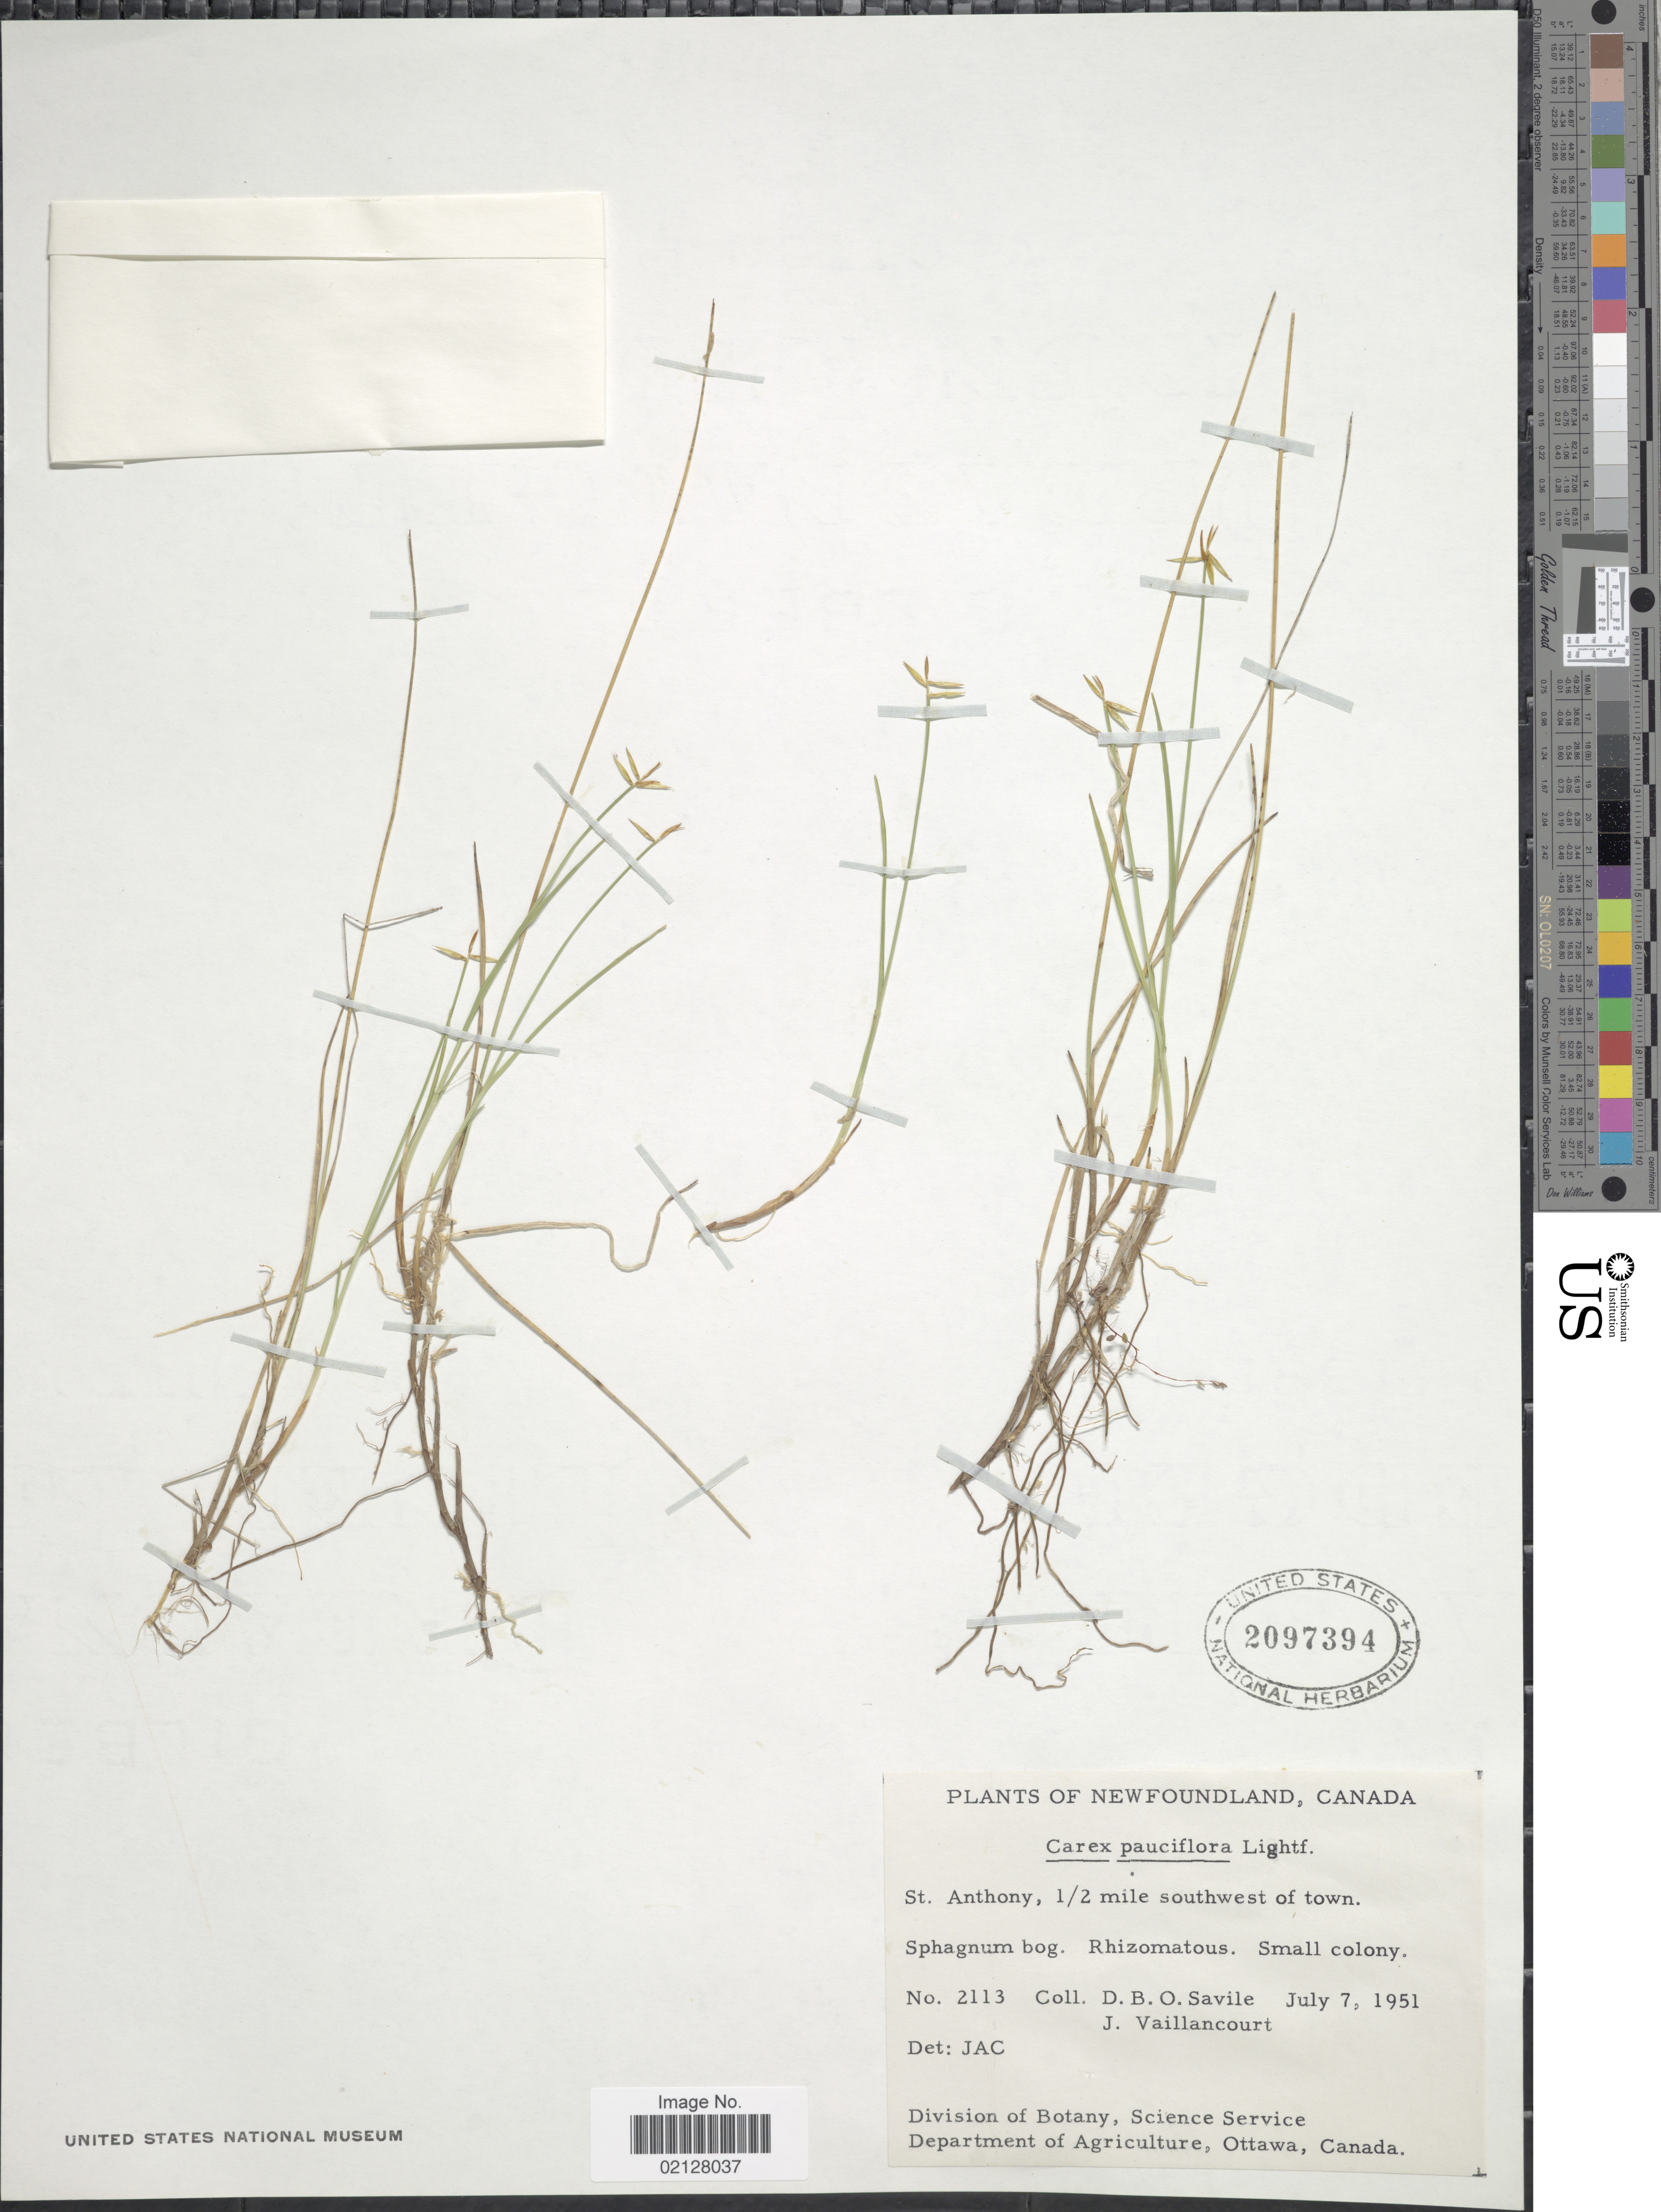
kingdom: Plantae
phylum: Tracheophyta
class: Liliopsida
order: Poales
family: Cyperaceae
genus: Carex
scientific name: Carex pauciflora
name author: Lightf.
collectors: D. Savile & J. Vaillancourt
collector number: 2113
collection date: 1951-07-07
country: Canada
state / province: Newfoundland and Labrador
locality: St. Anthony, ½ mile southwest of town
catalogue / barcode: US 2097394